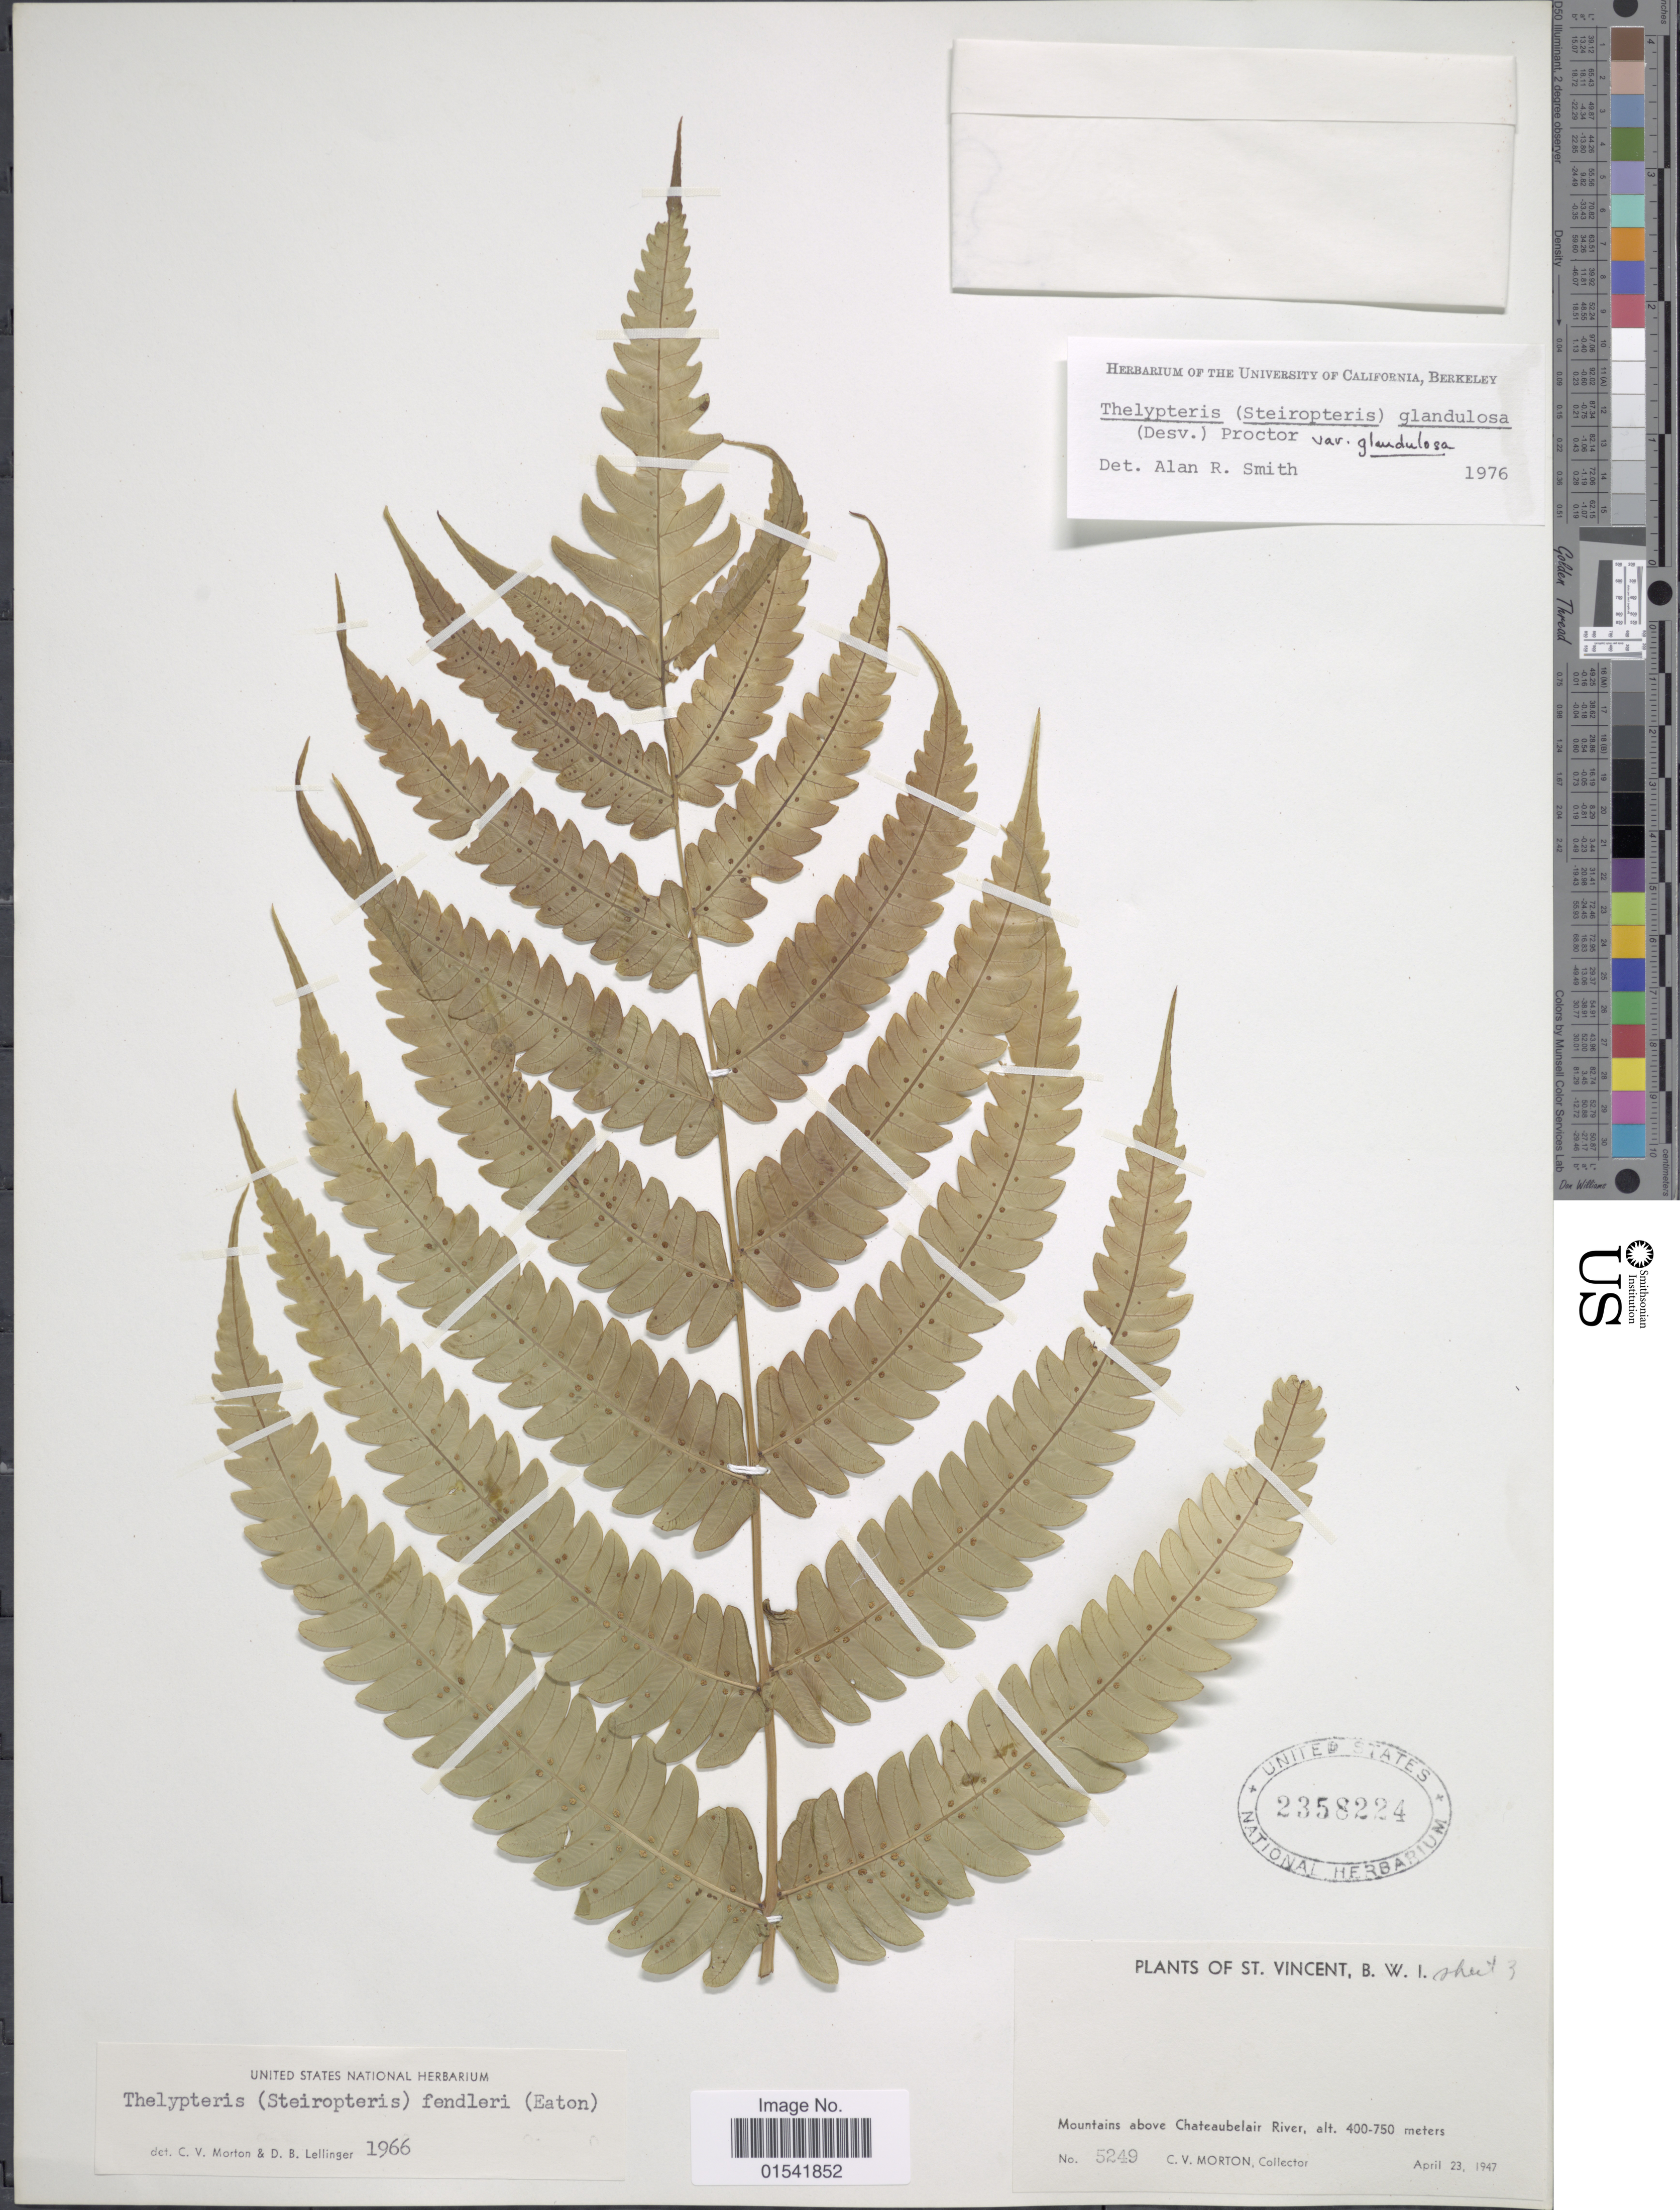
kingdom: Plantae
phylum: Tracheophyta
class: Polypodiopsida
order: Polypodiales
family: Thelypteridaceae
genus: Steiropteris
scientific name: Steiropteris glandulosa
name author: (Hook. f.) Pic. Serm.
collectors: C. V. Morton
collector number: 5249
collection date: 1947-04-23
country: St. Vincent - Grenadines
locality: St. Vincent, B.W.I., Mountains above Chateaubelair River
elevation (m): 400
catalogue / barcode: US 2358224